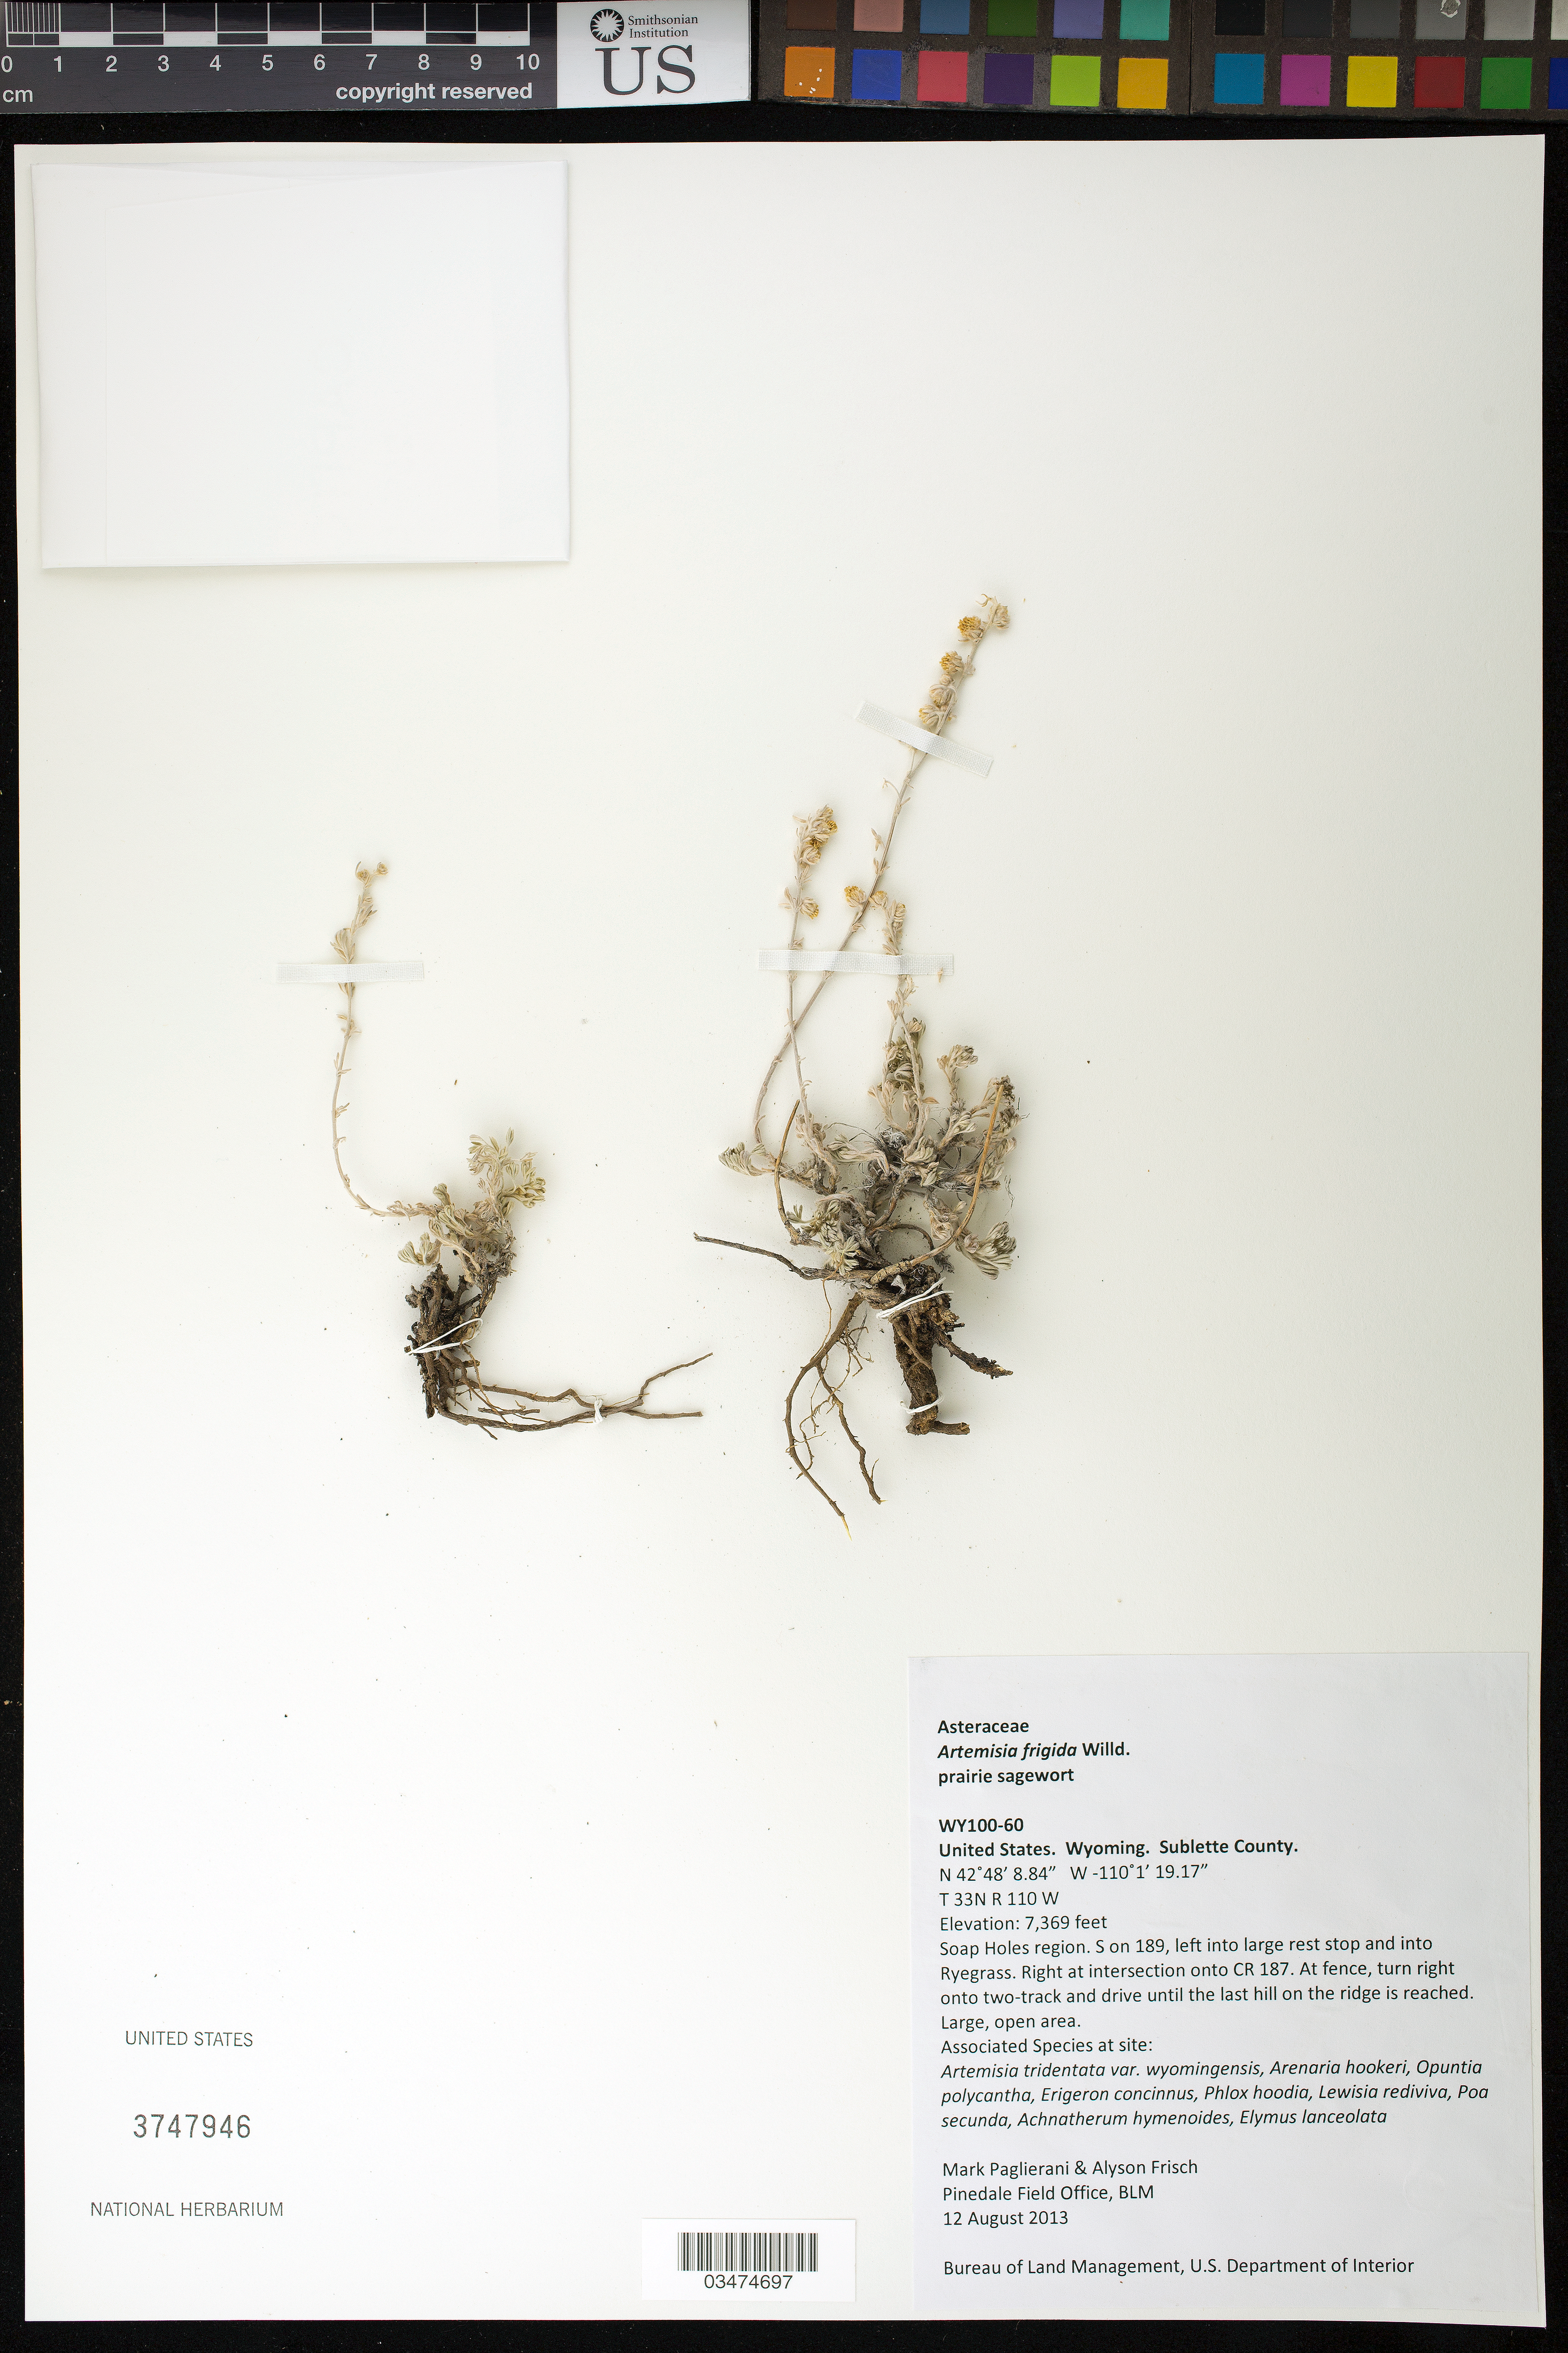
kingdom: Plantae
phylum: Tracheophyta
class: Magnoliopsida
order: Asterales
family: Asteraceae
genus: Artemisia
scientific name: Artemisia frigida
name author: Willd.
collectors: M. Paglierani & A. Frisch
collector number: WY100-60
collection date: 2013-08-12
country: United States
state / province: Wyoming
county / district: Sublette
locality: Soap Holes region. Ryegrass, at intersection onto CR 187.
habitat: Large, open area. With Arenaria hookeri, Opuntia polycantha, Elymus lanceolata, ect.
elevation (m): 2246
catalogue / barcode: US 3747946